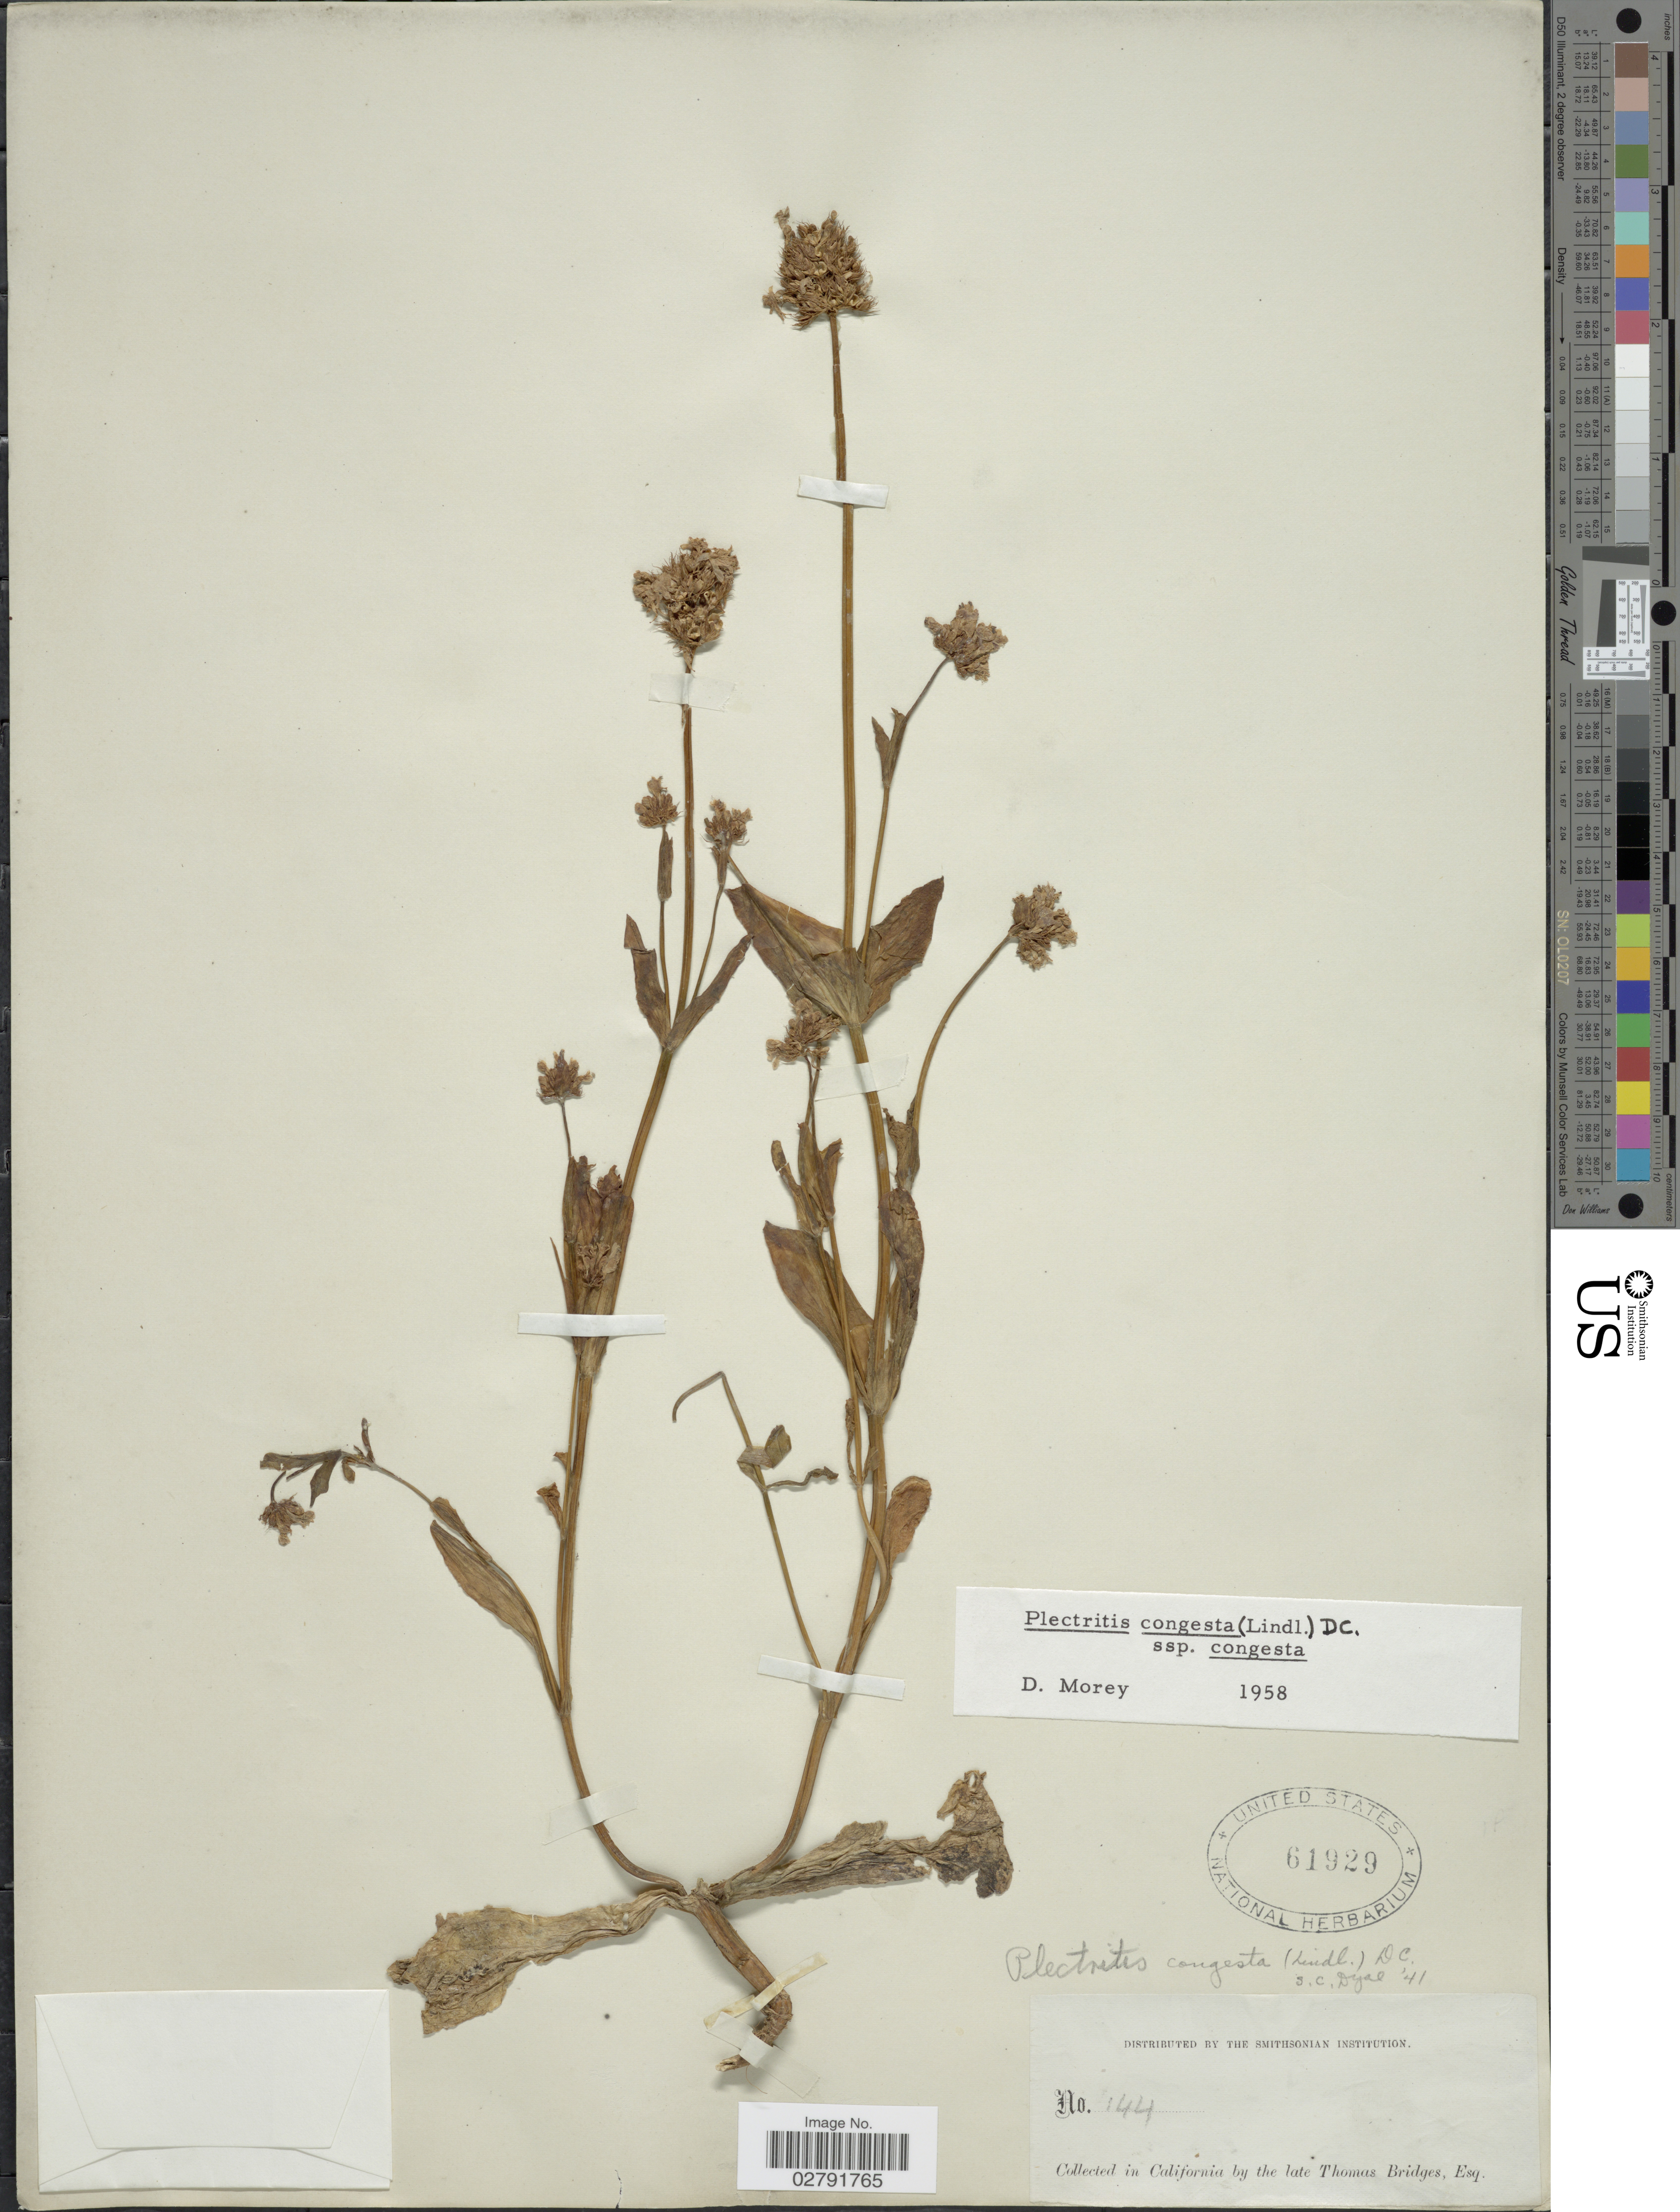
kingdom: Plantae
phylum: Tracheophyta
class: Magnoliopsida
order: Dipsacales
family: Caprifoliaceae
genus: Plectritis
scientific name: Plectritis congesta subsp. congesta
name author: (Lindl.) DC.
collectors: T. Bridges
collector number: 144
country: United States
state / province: California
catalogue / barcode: US 61929